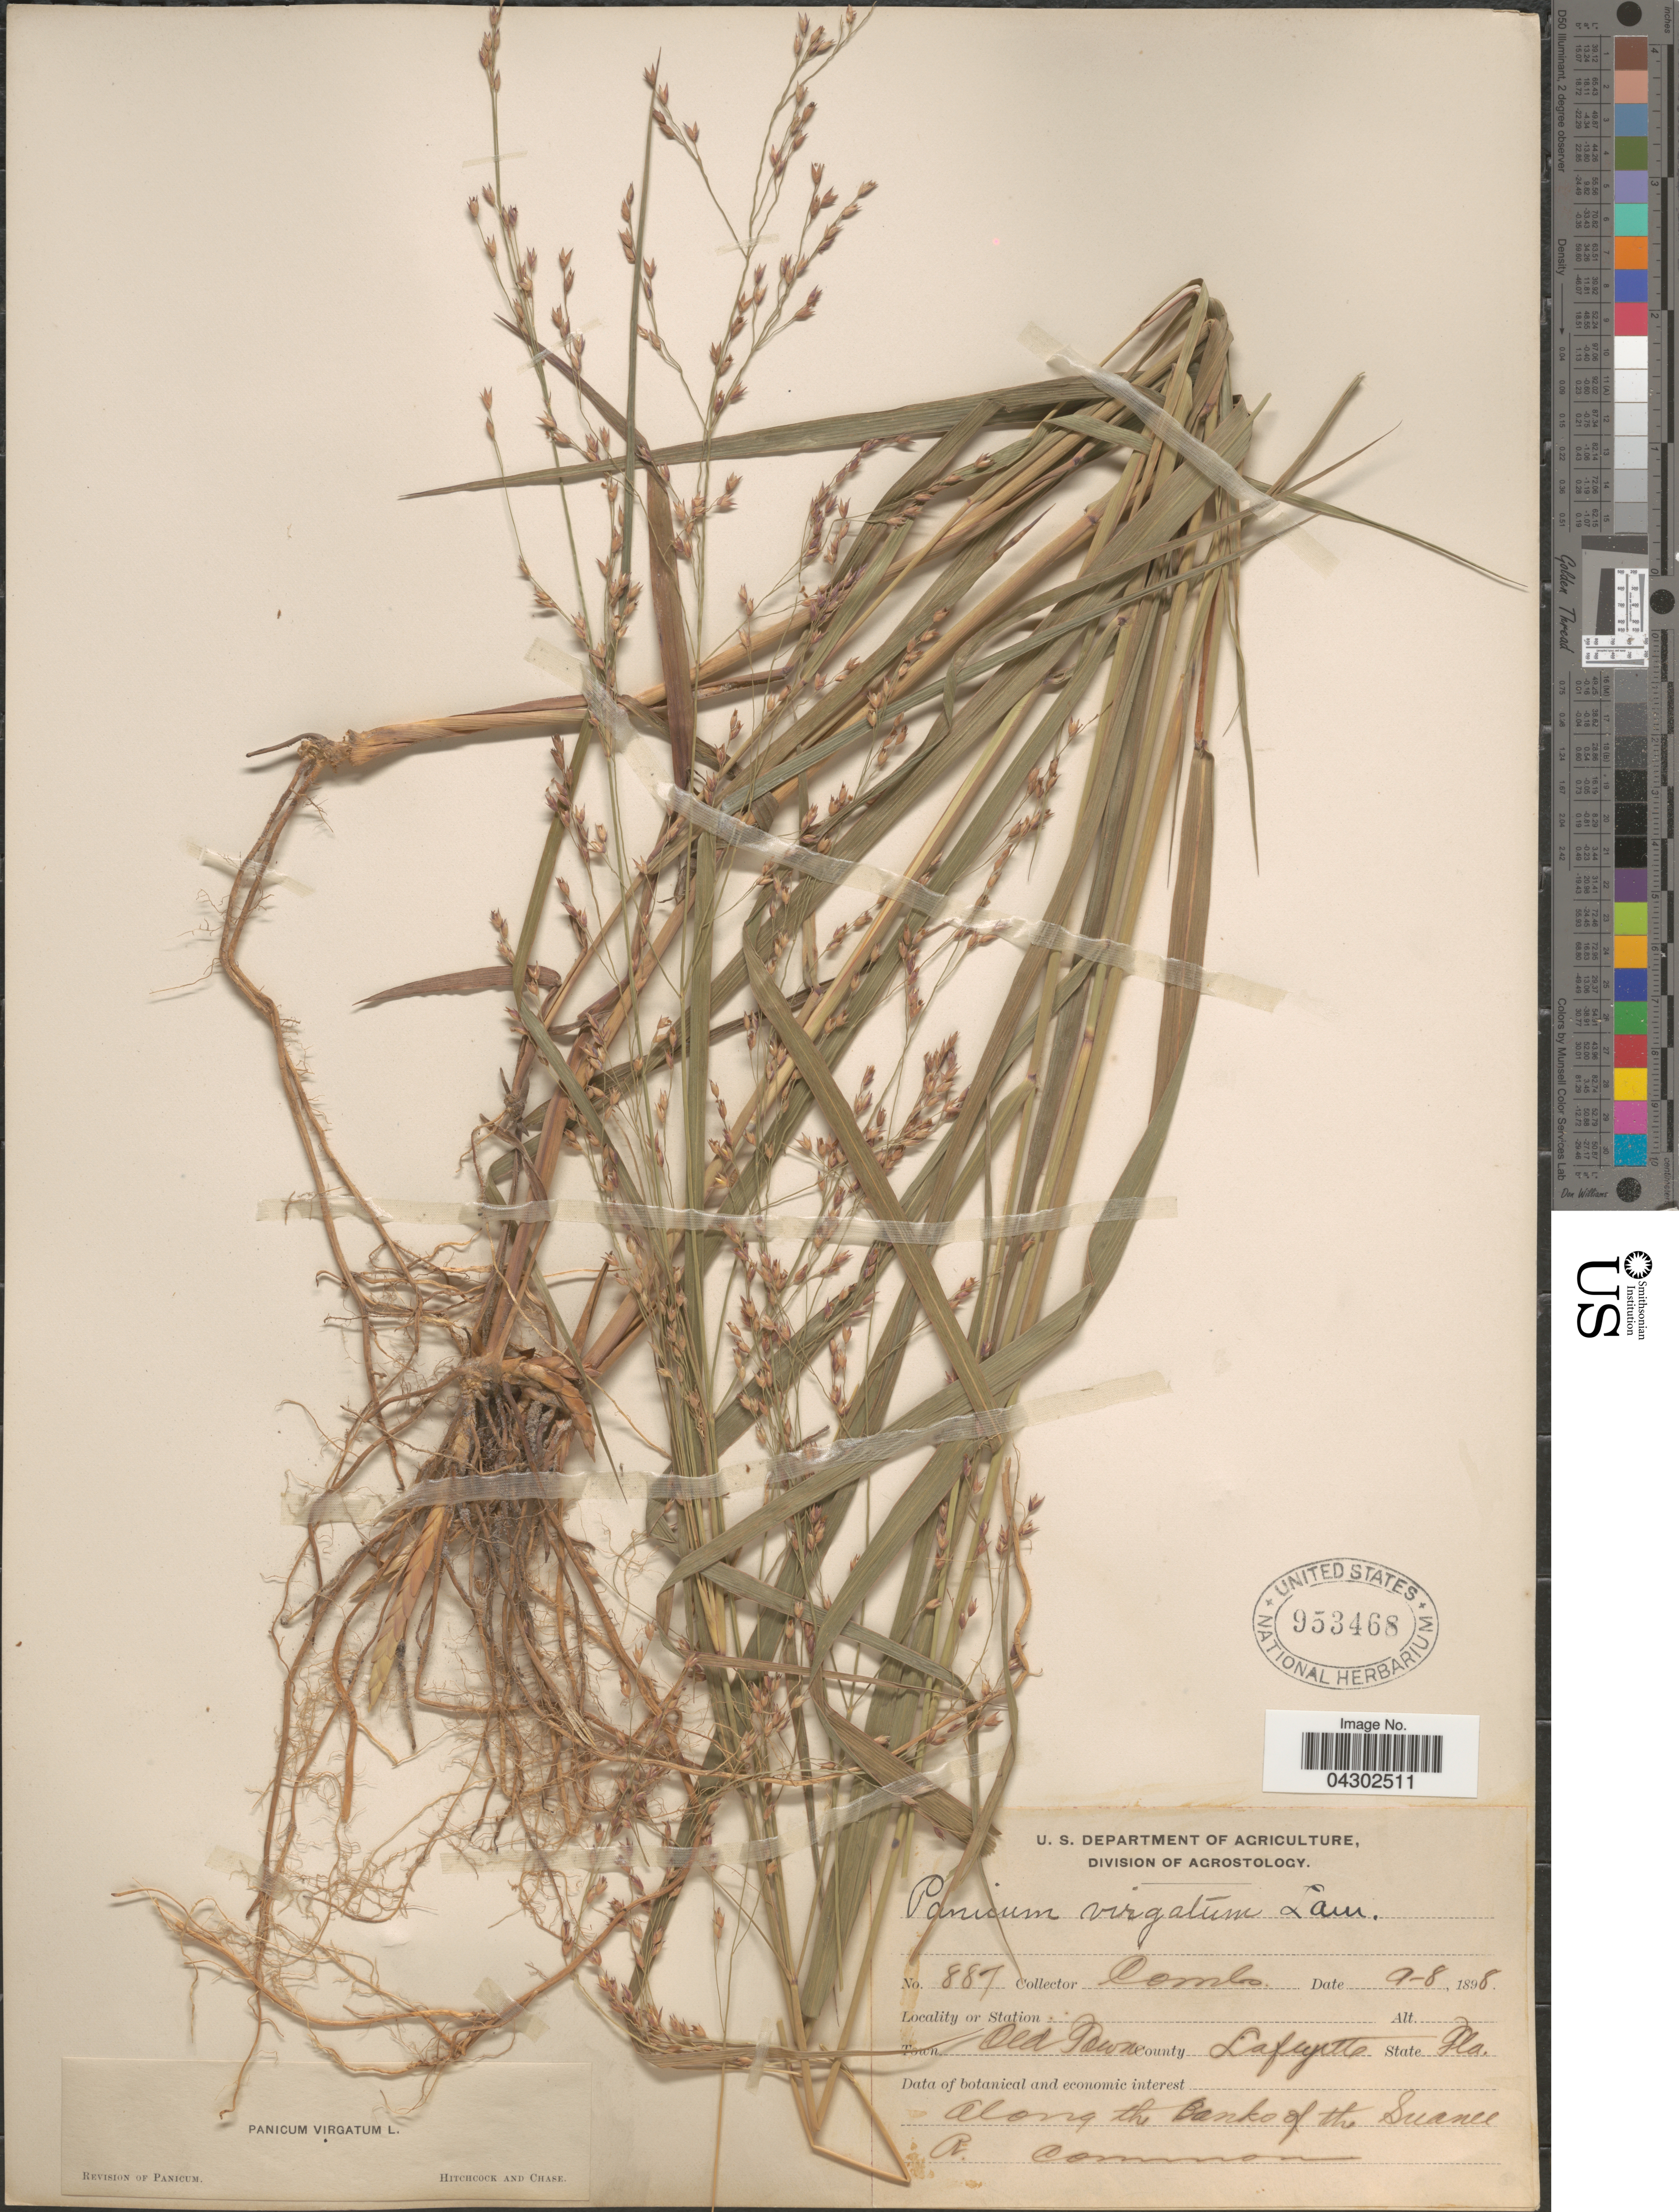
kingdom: Plantae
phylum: Tracheophyta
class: Liliopsida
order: Poales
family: Poaceae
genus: Panicum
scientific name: Panicum virgatum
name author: L.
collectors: -. Combs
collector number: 887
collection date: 1898-09-08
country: United States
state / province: Florida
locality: Town Old Town. County Lafayette. Along the banks of the Suanee R.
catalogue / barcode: US 953468